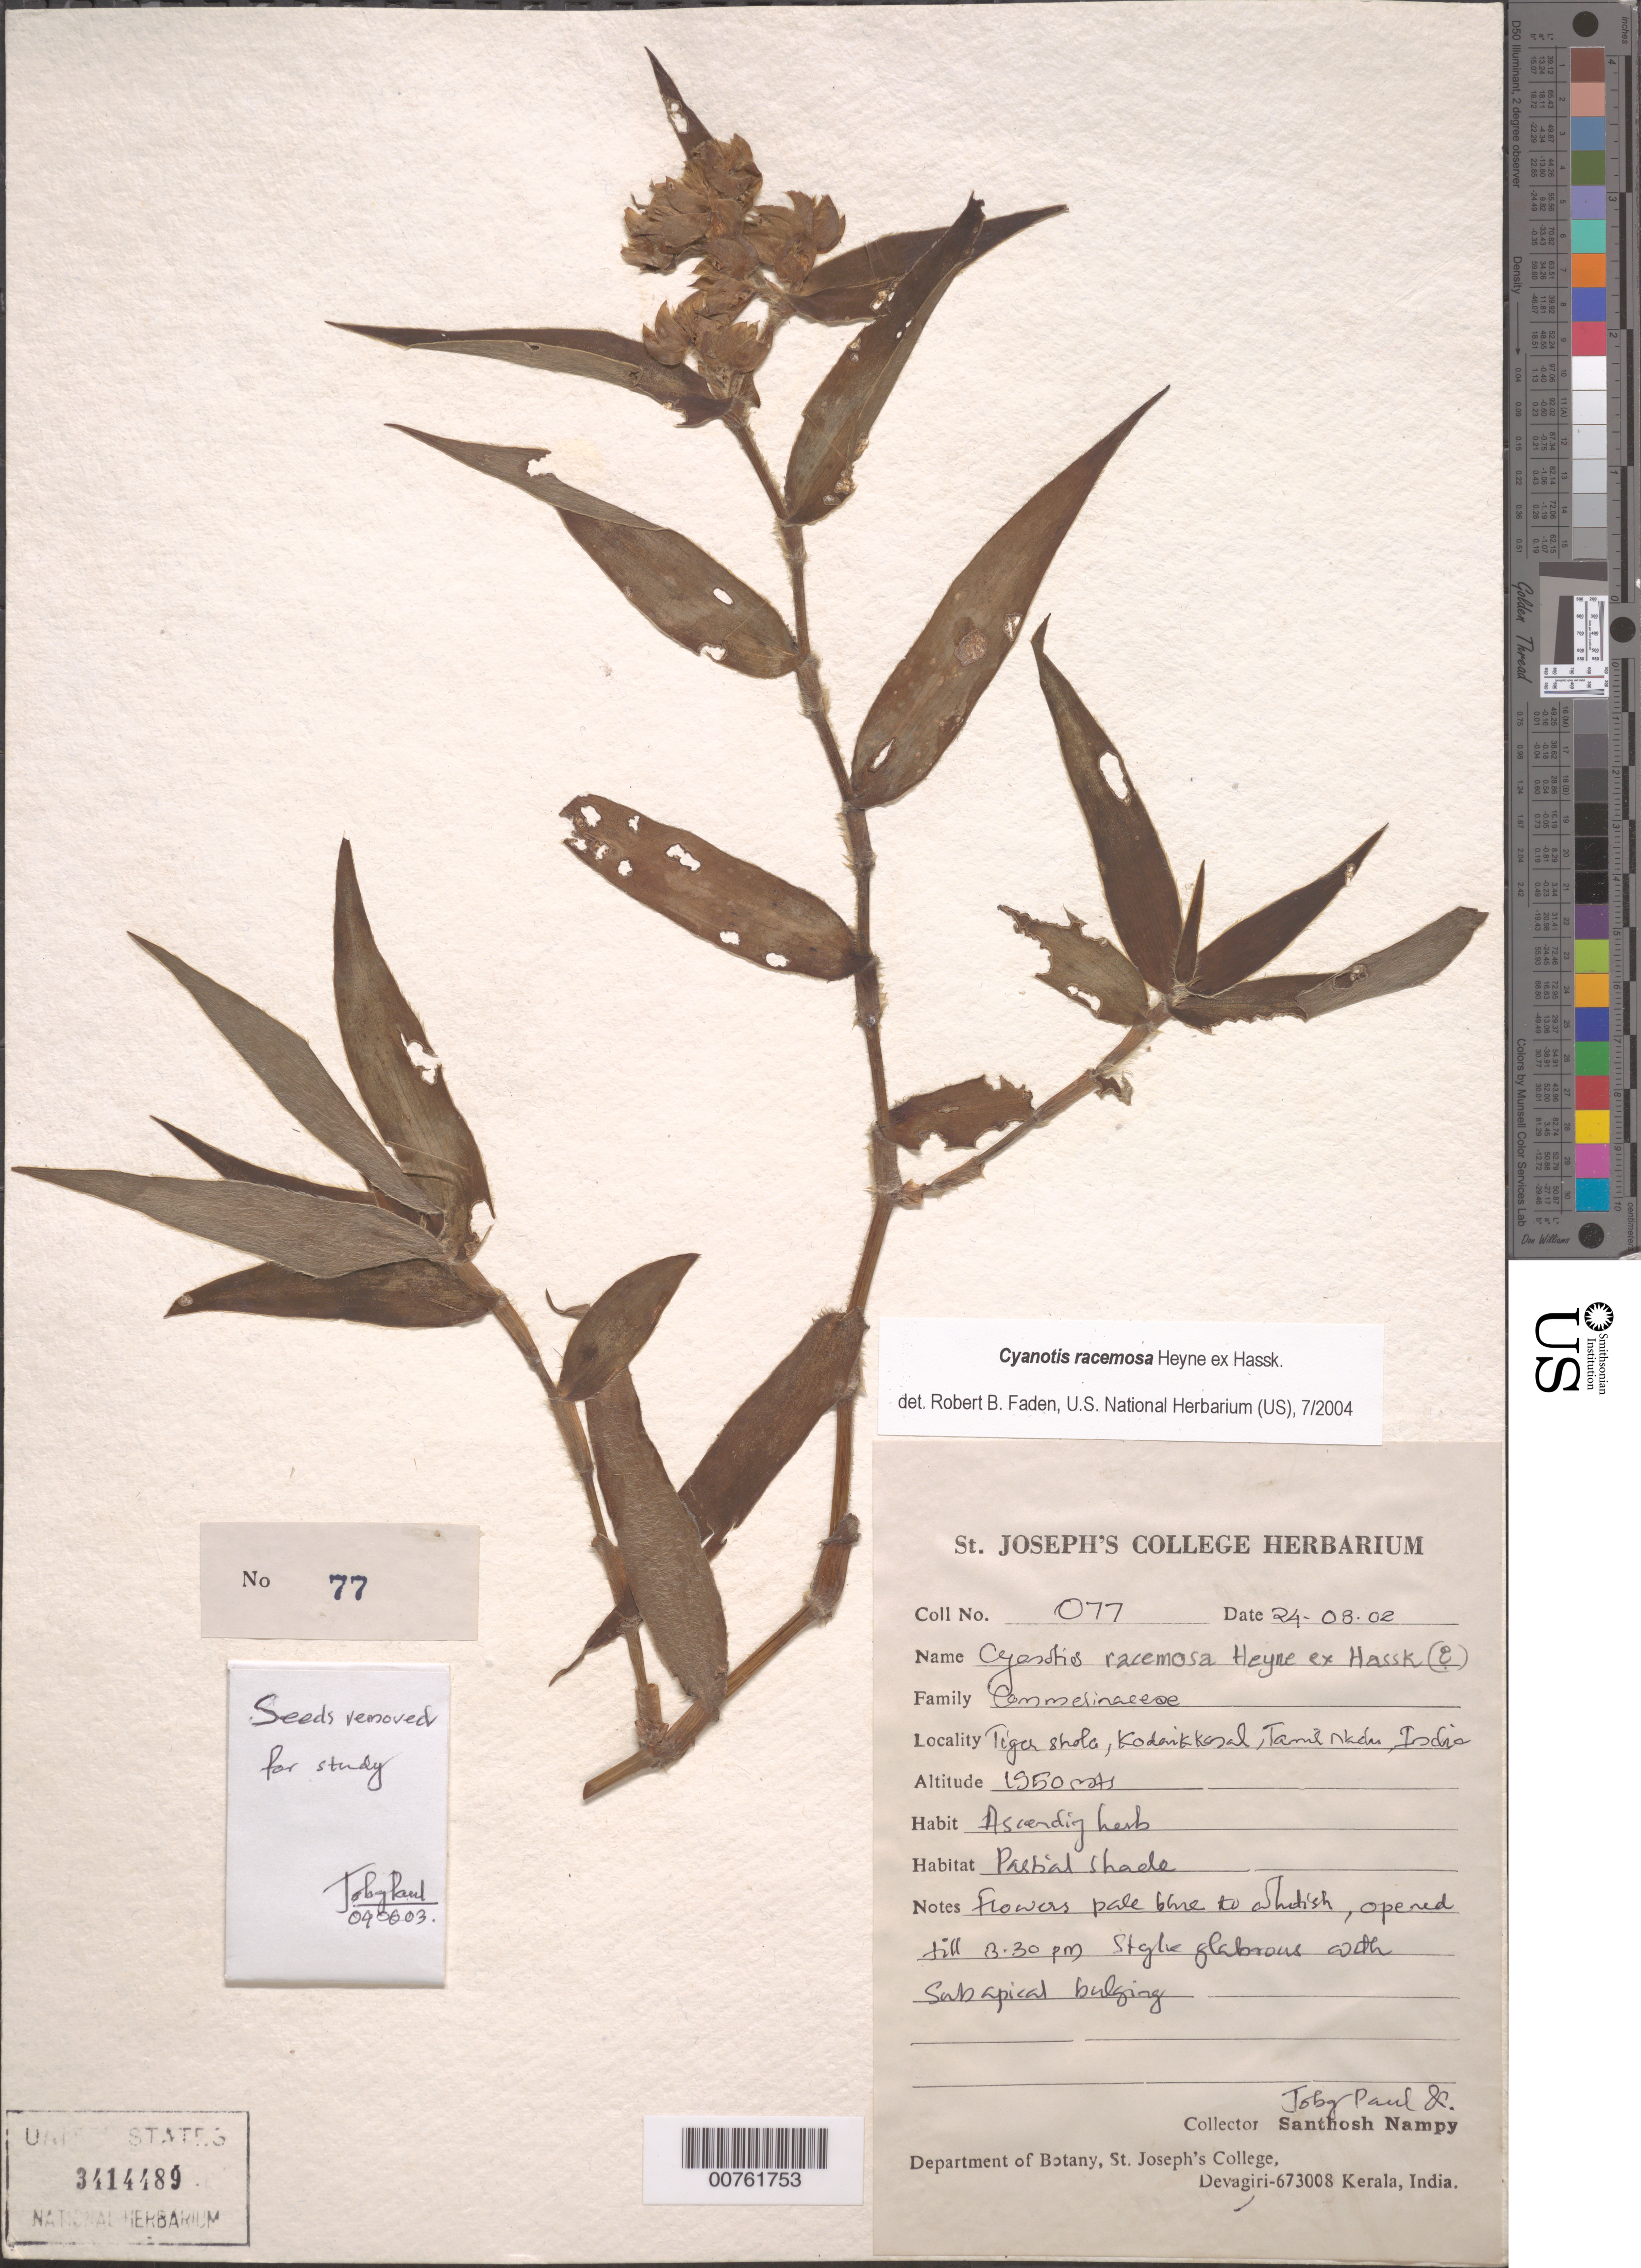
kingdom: Plantae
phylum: Tracheophyta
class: Liliopsida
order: Commelinales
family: Commelinaceae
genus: Cyanotis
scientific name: Cyanotis racemosa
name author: B. Heyne ex Hassk.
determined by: Faden, Robert B., (US), Smithsonian Institution - National Museum of Natural History (UNITED STATES)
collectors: J. Paul & S. Nampy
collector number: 77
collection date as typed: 24 Aug 2002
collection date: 2002-08-24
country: India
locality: Tiger shola, Kodarikkaral, Tamil Nkdu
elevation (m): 1950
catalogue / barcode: US 3414489